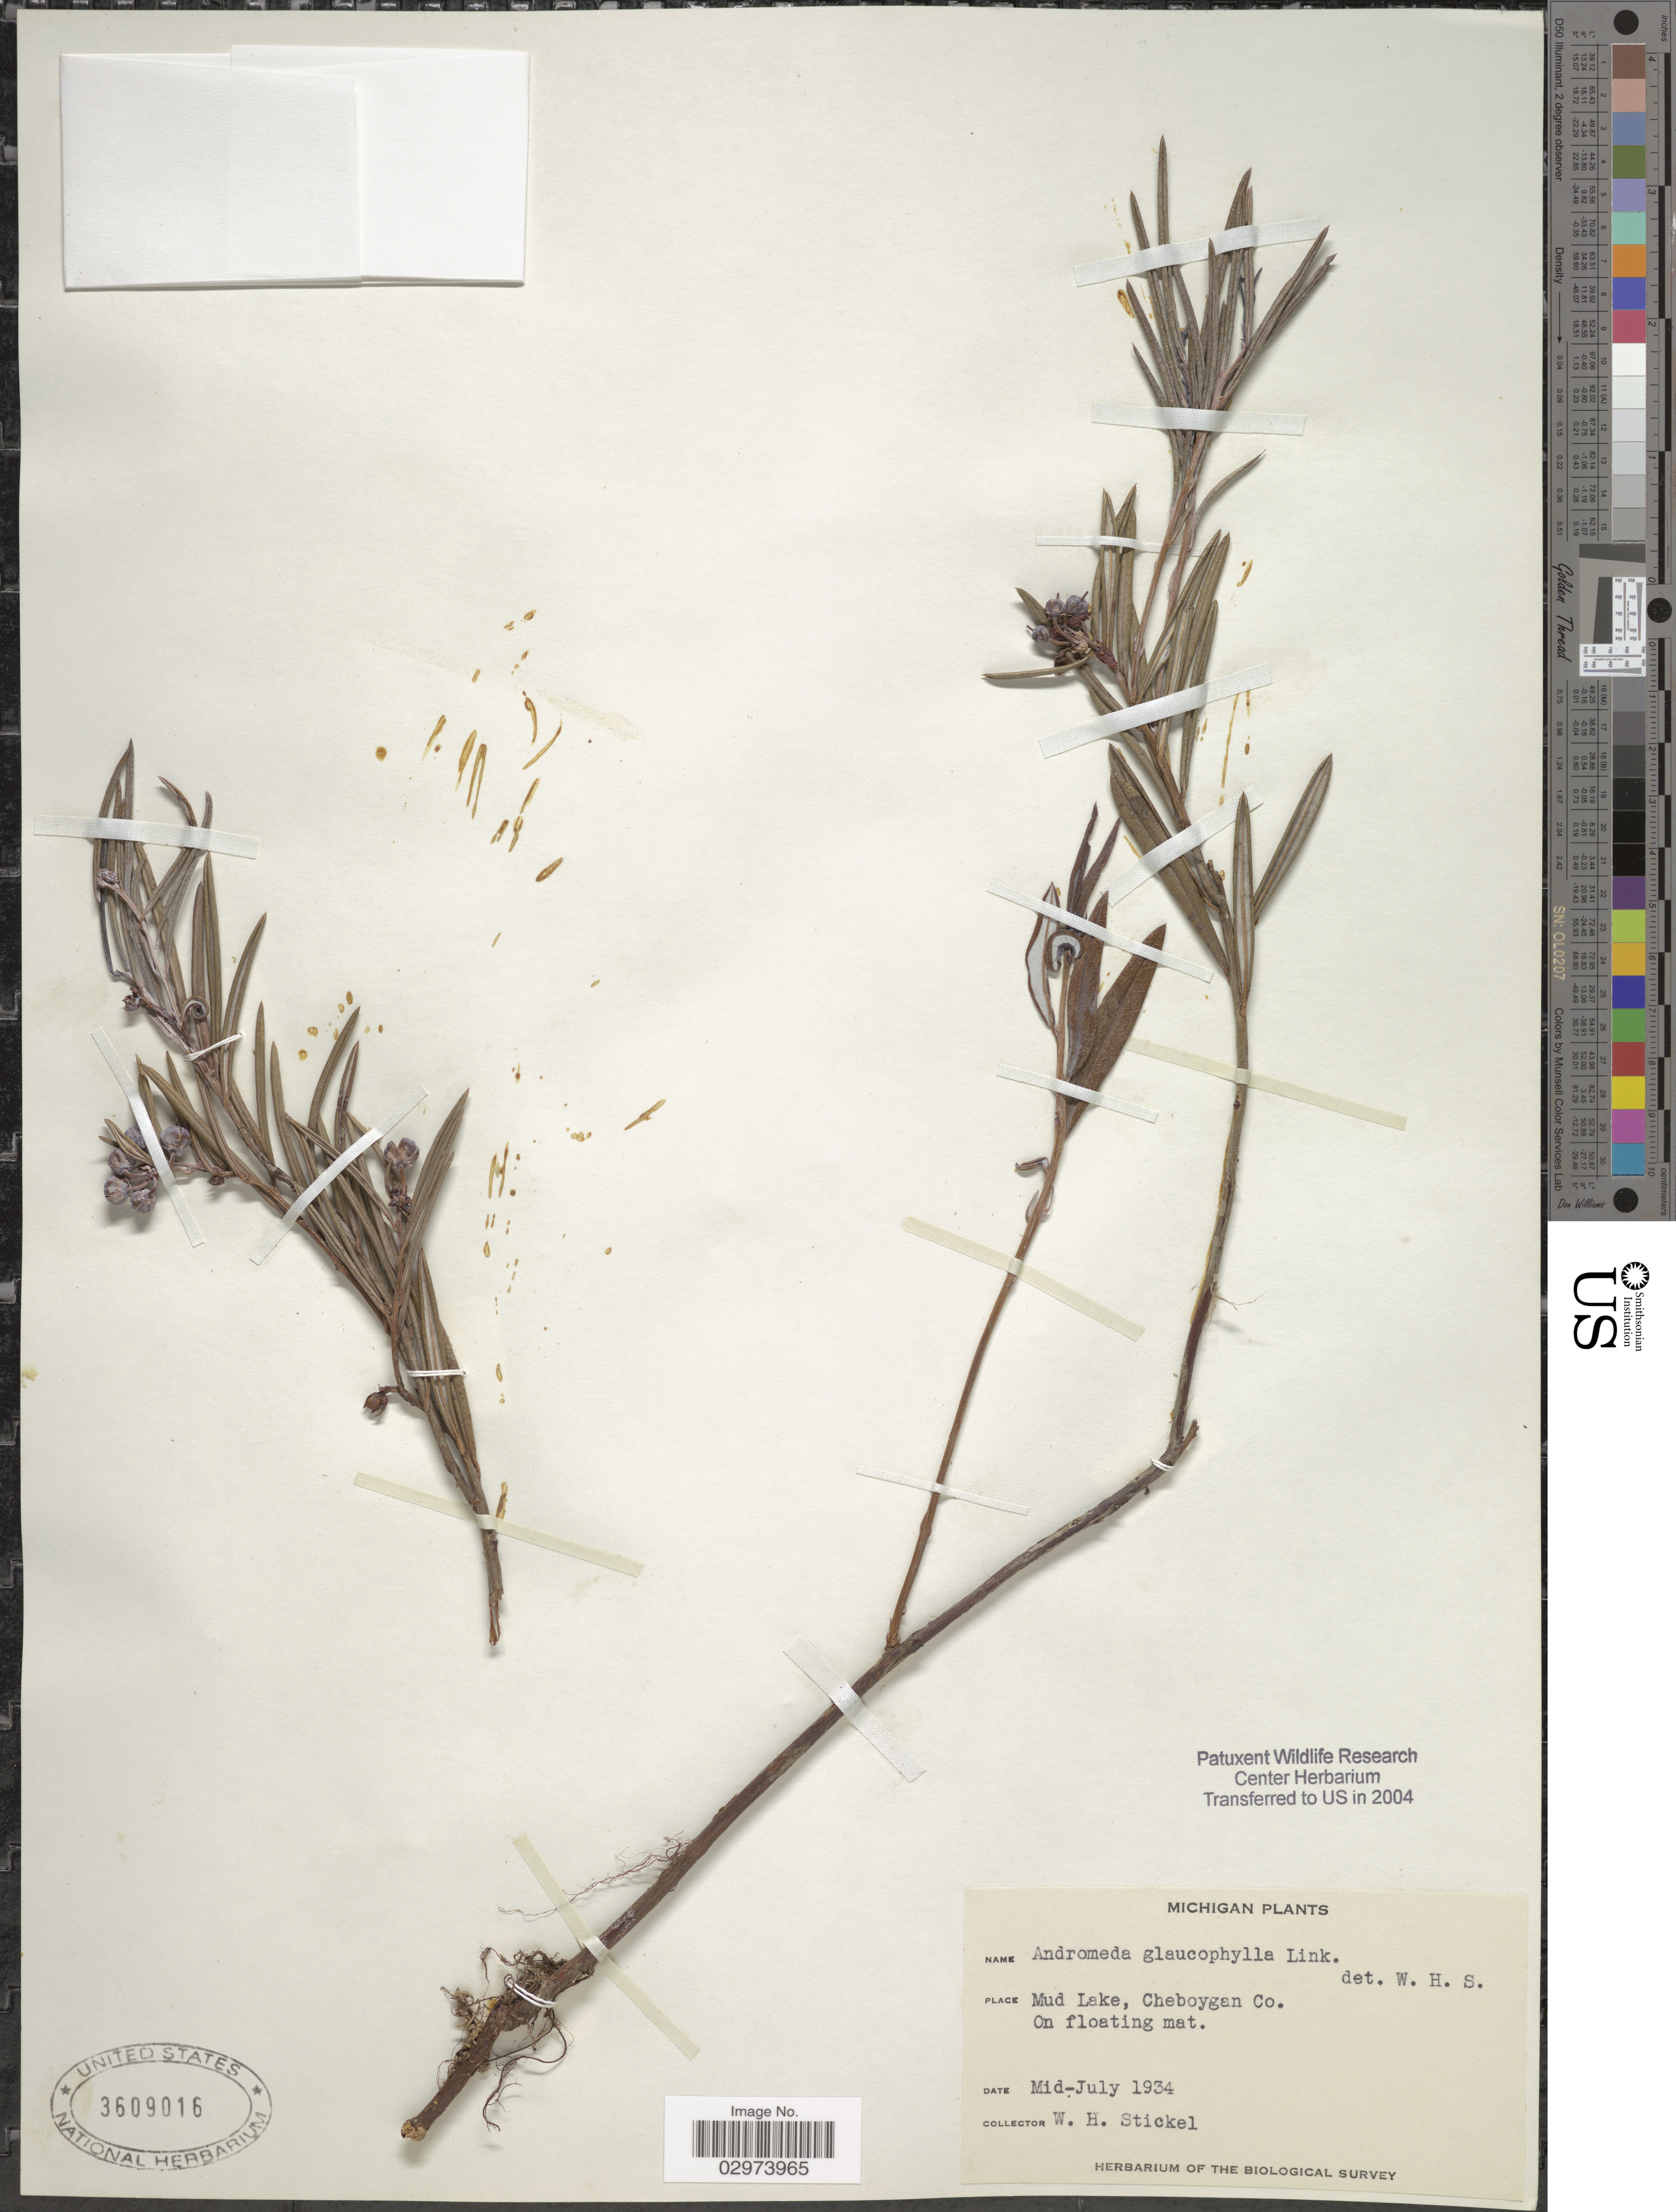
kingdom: Plantae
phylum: Tracheophyta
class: Magnoliopsida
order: Ericales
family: Ericaceae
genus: Andromeda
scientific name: Andromeda polifolia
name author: L.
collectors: W. Stickel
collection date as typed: Mid-July 1934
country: United States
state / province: Michigan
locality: Mud Lake, Cheboygan Co.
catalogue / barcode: US 3609016